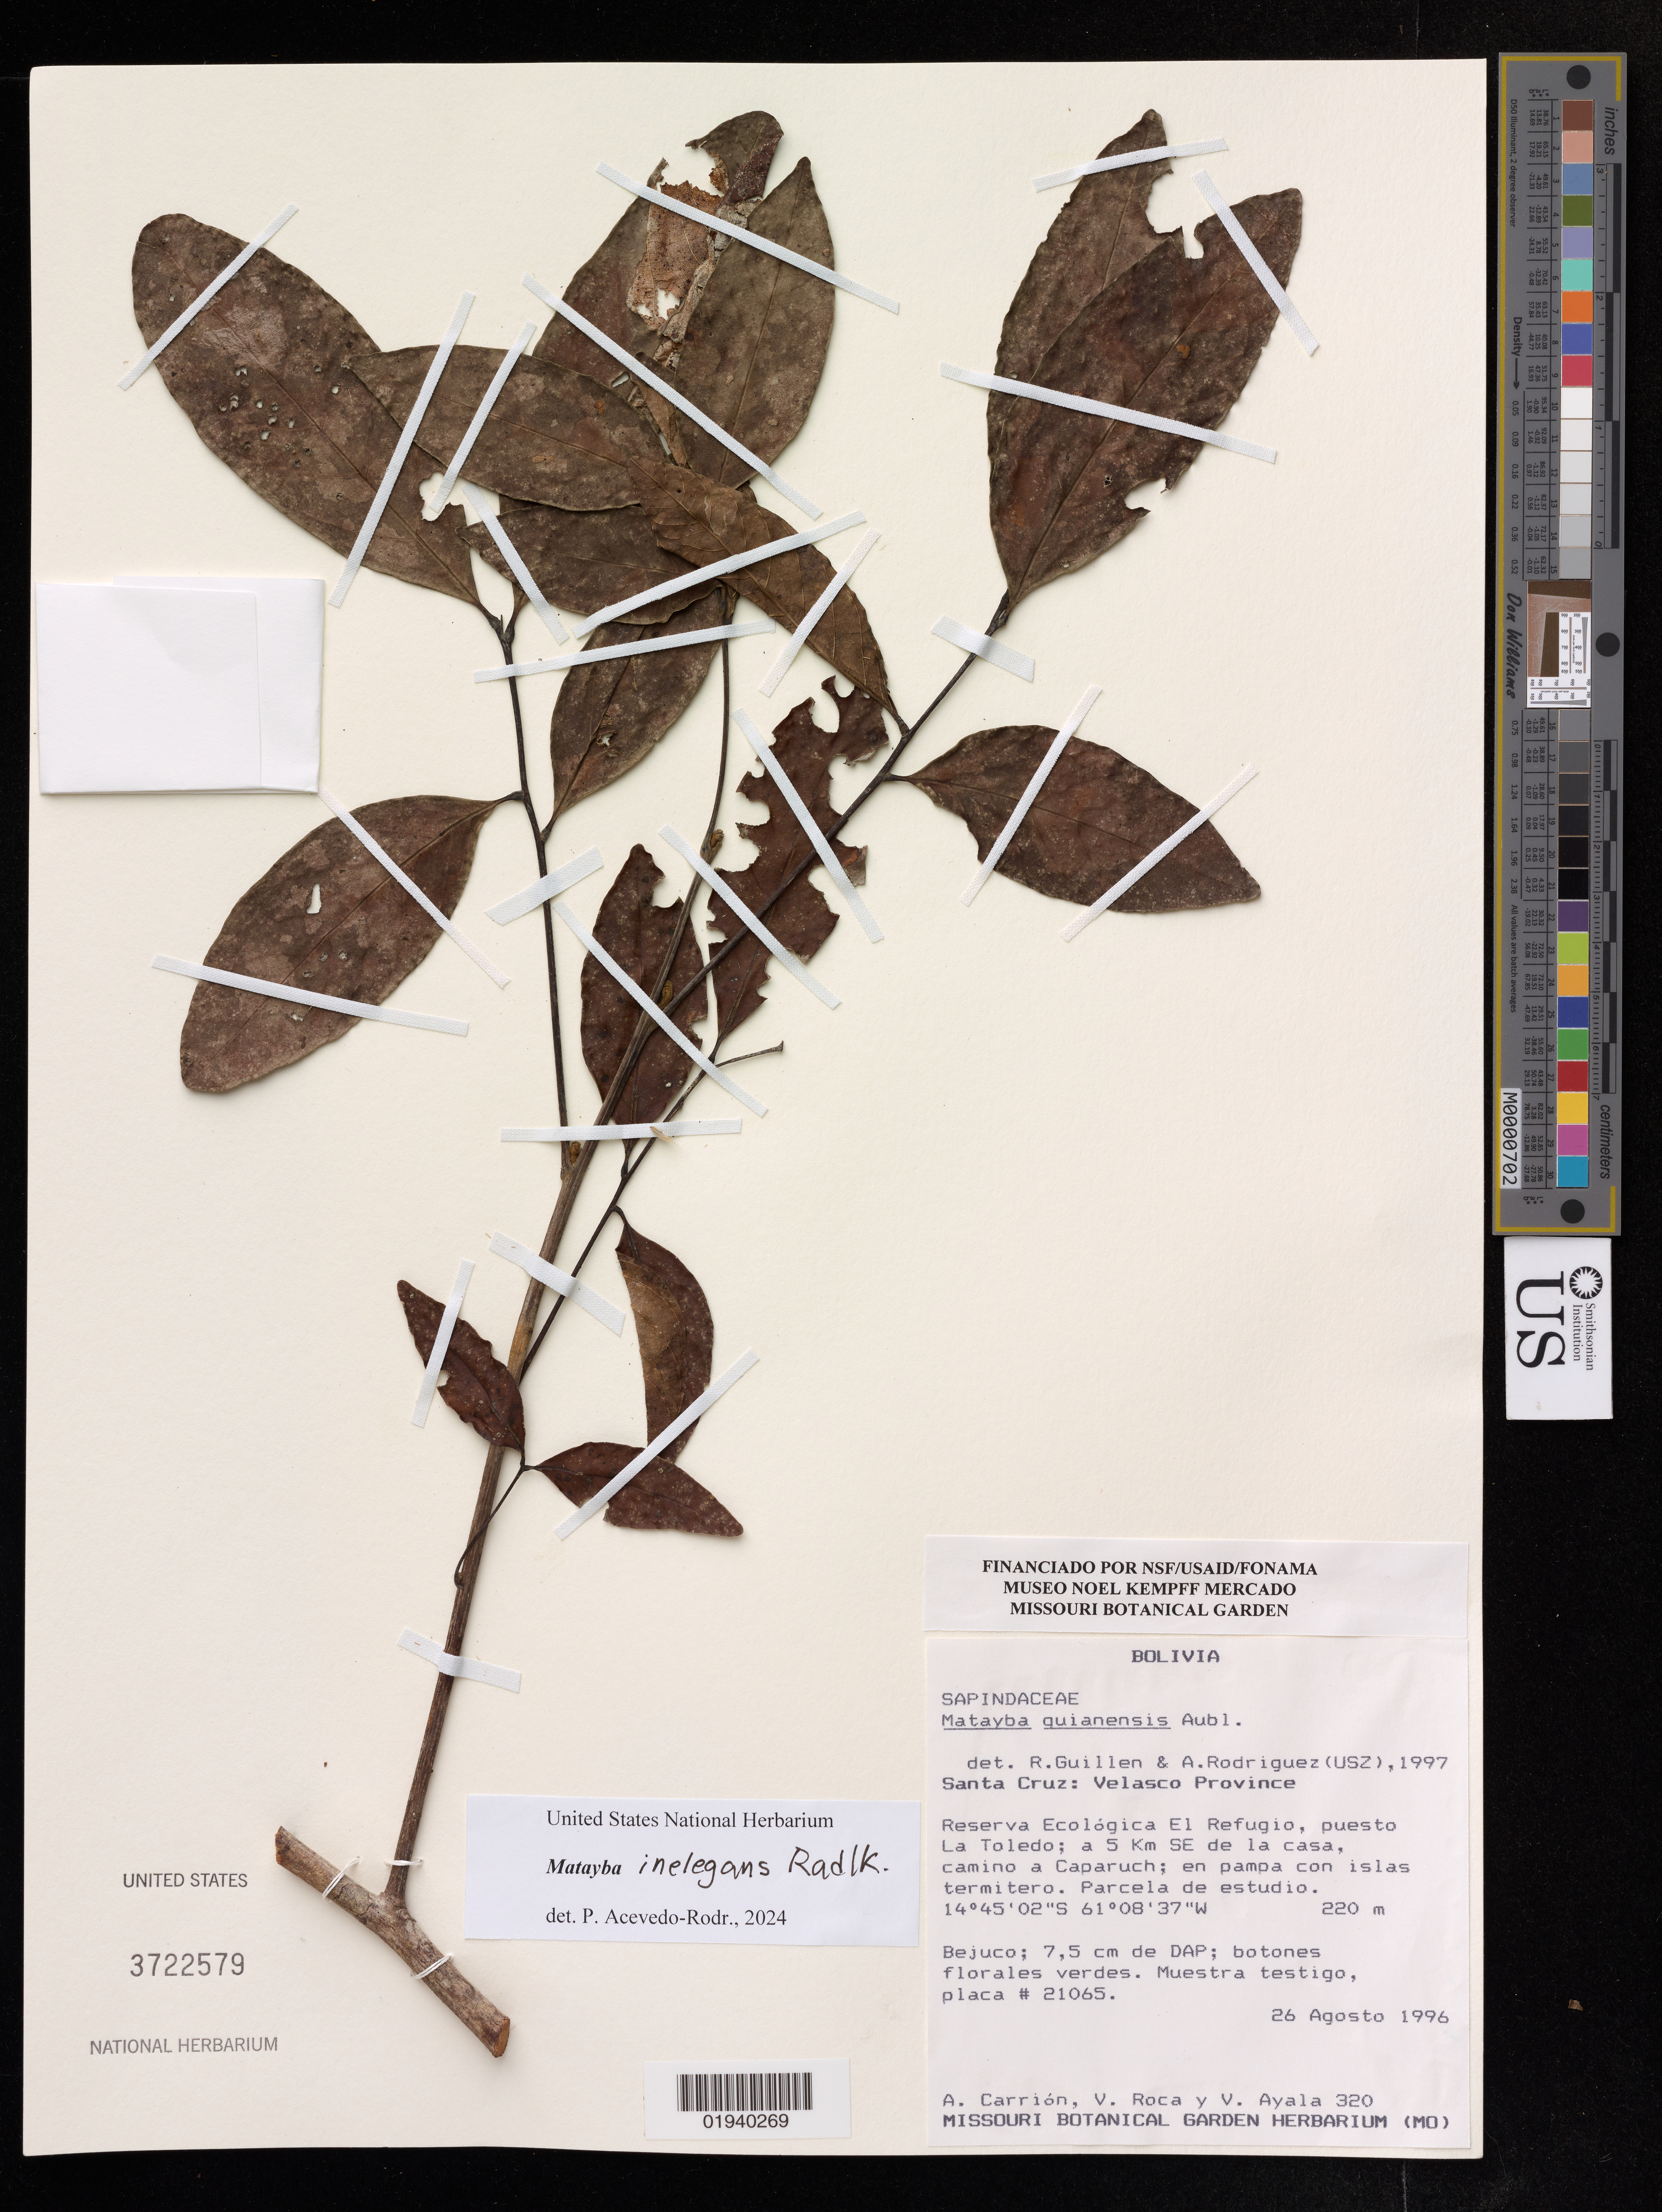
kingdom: Plantae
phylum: Tracheophyta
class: Magnoliopsida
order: Sapindales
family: Sapindaceae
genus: Matayba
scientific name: Matayba inelegans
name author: Radlk.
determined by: Acevedo-Rodriguez, P., (US), Smithsonian Institution - National Museum of Natural History (UNITED STATES)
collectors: A. Carrión, V. Roca & V. Ayala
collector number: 320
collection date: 1996-08-26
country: Bolivia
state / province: Santa Cruz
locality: Velasco Province. Reserva Ecológica El Refugio, puesto La Toledo; a 5 km SE de la casa, camino a Caparuch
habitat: En pampa con islas termitero. Parcela de estudio. Muestra testigo, placa # 21065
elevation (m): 220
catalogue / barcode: US 3722579